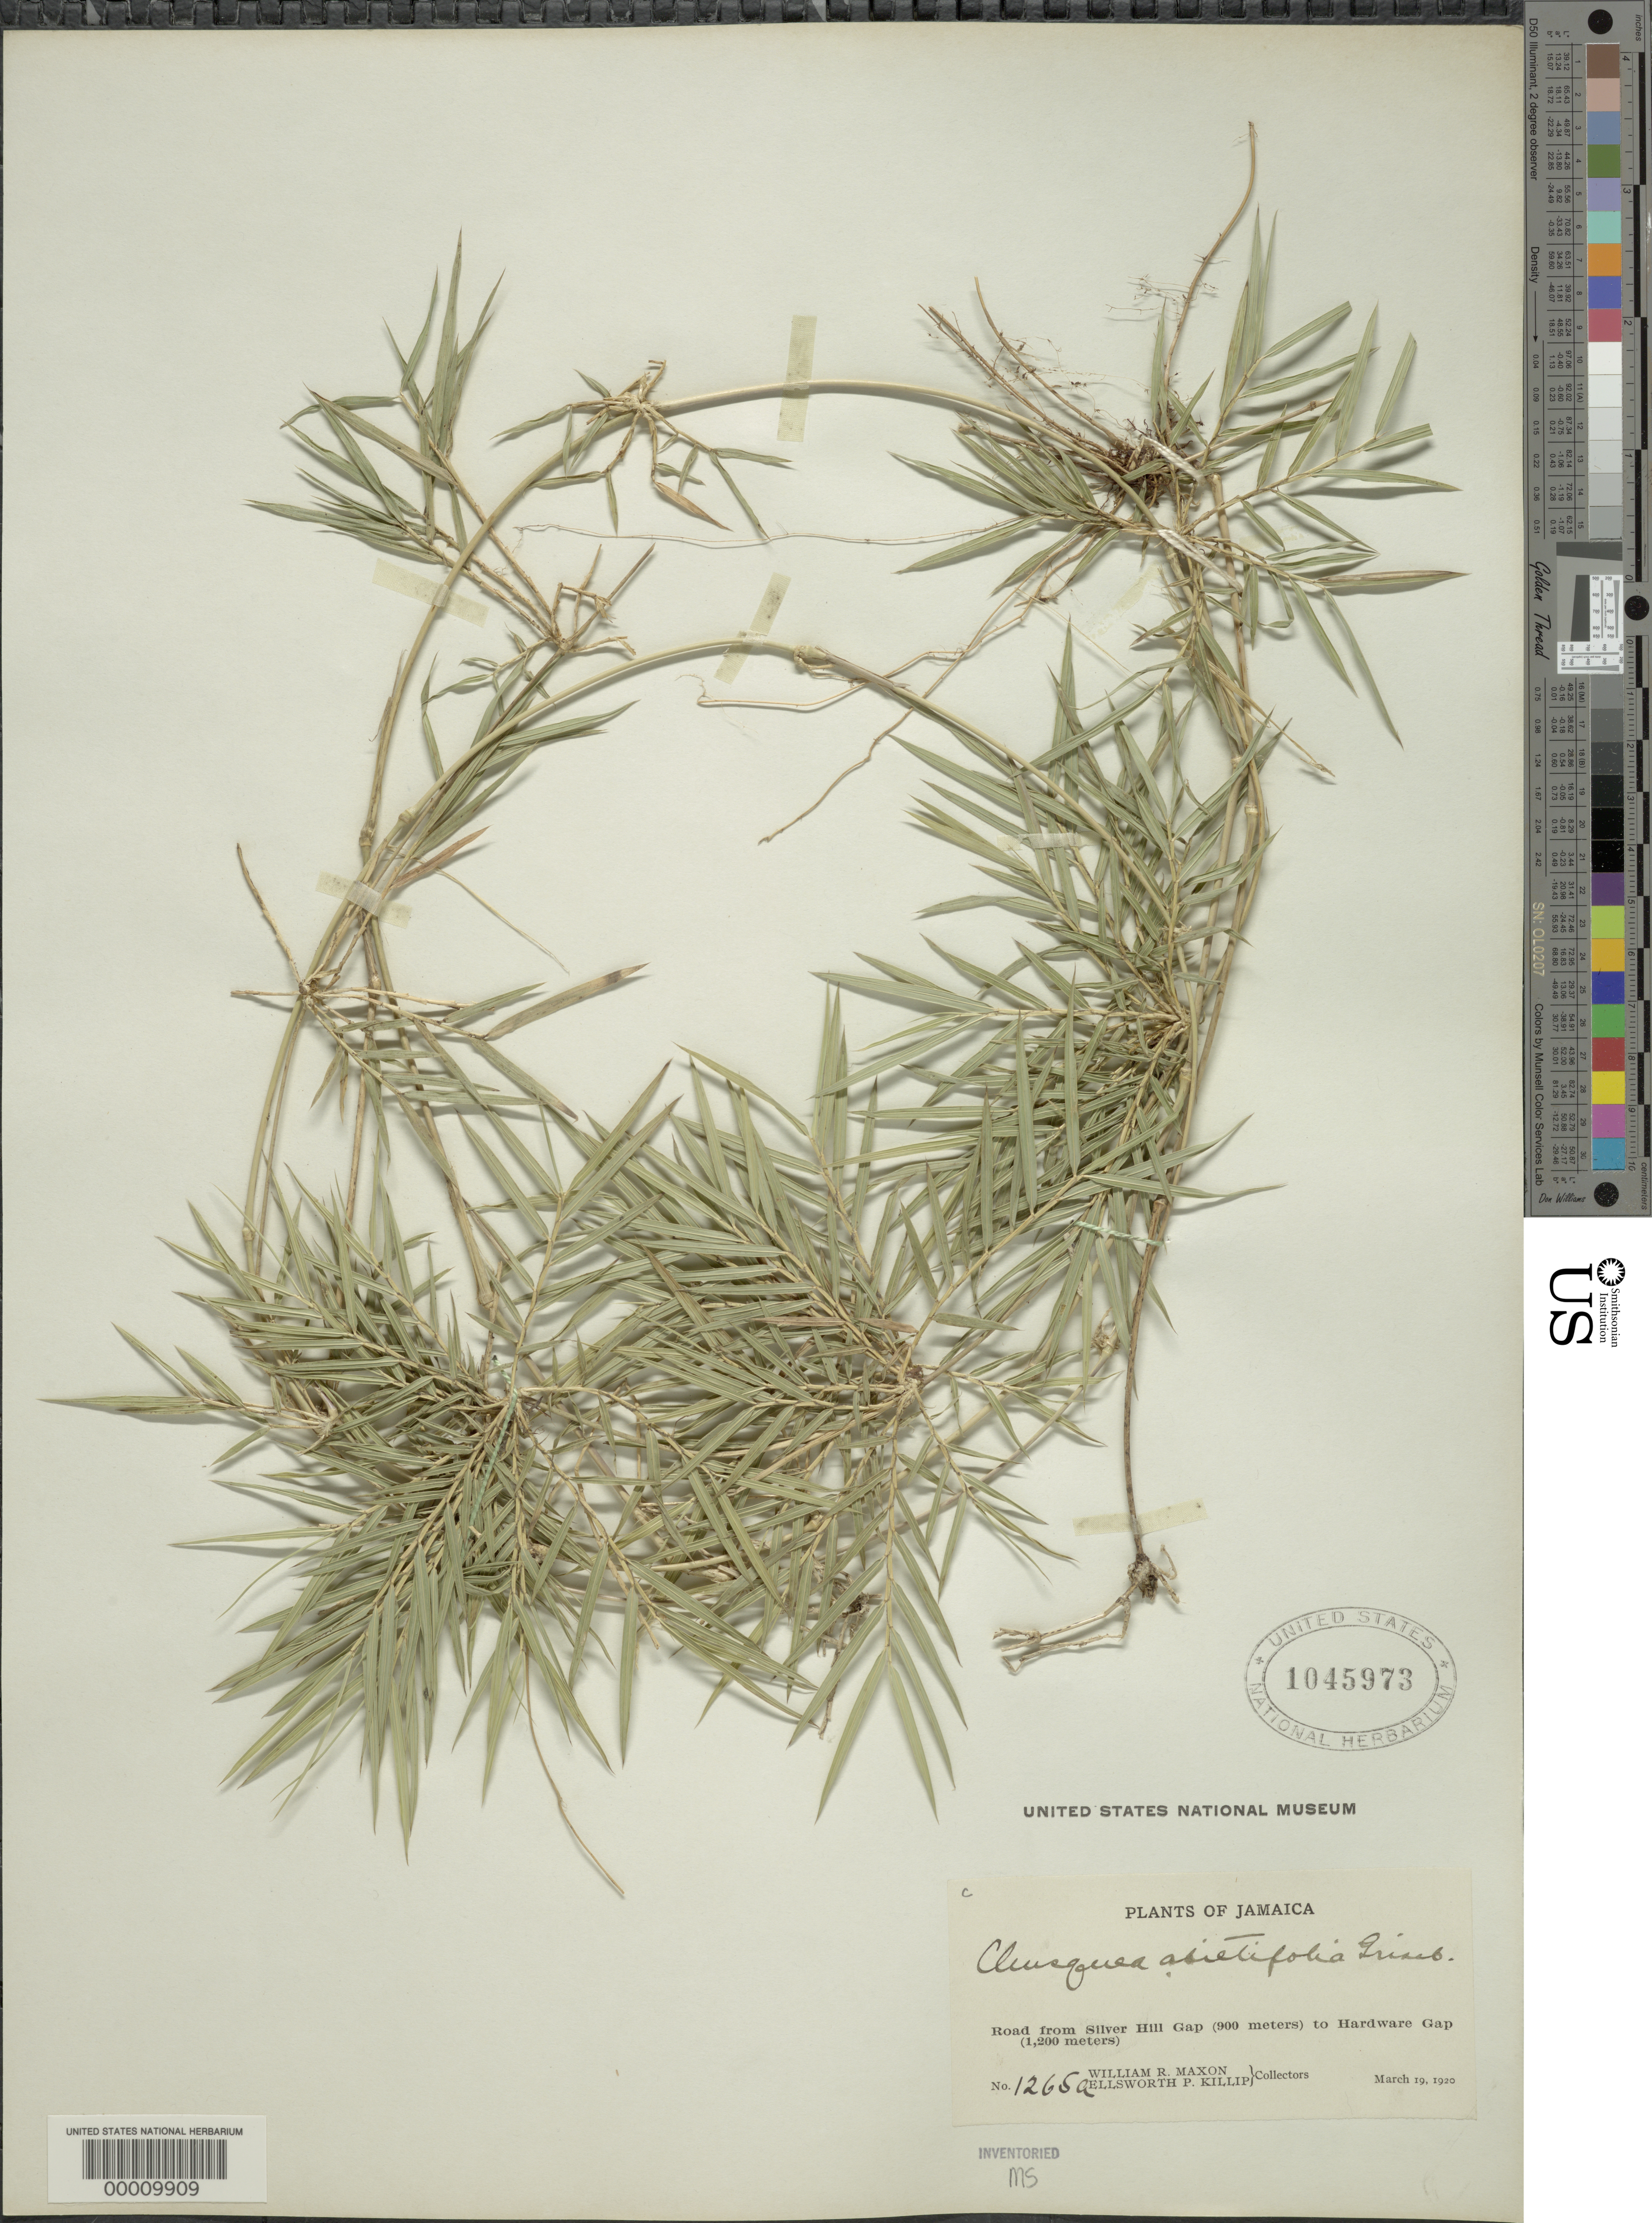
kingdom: Plantae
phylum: Tracheophyta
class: Liliopsida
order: Poales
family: Poaceae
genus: Chusquea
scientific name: Chusquea abietifolia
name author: Griseb.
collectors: W. R. Maxon & E. P. Killip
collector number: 1265 A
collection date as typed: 19 Mar 1920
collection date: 1920-03-19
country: Jamaica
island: Greater Antilles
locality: Silver hill gap, hardware gap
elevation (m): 900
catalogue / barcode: US 1045973